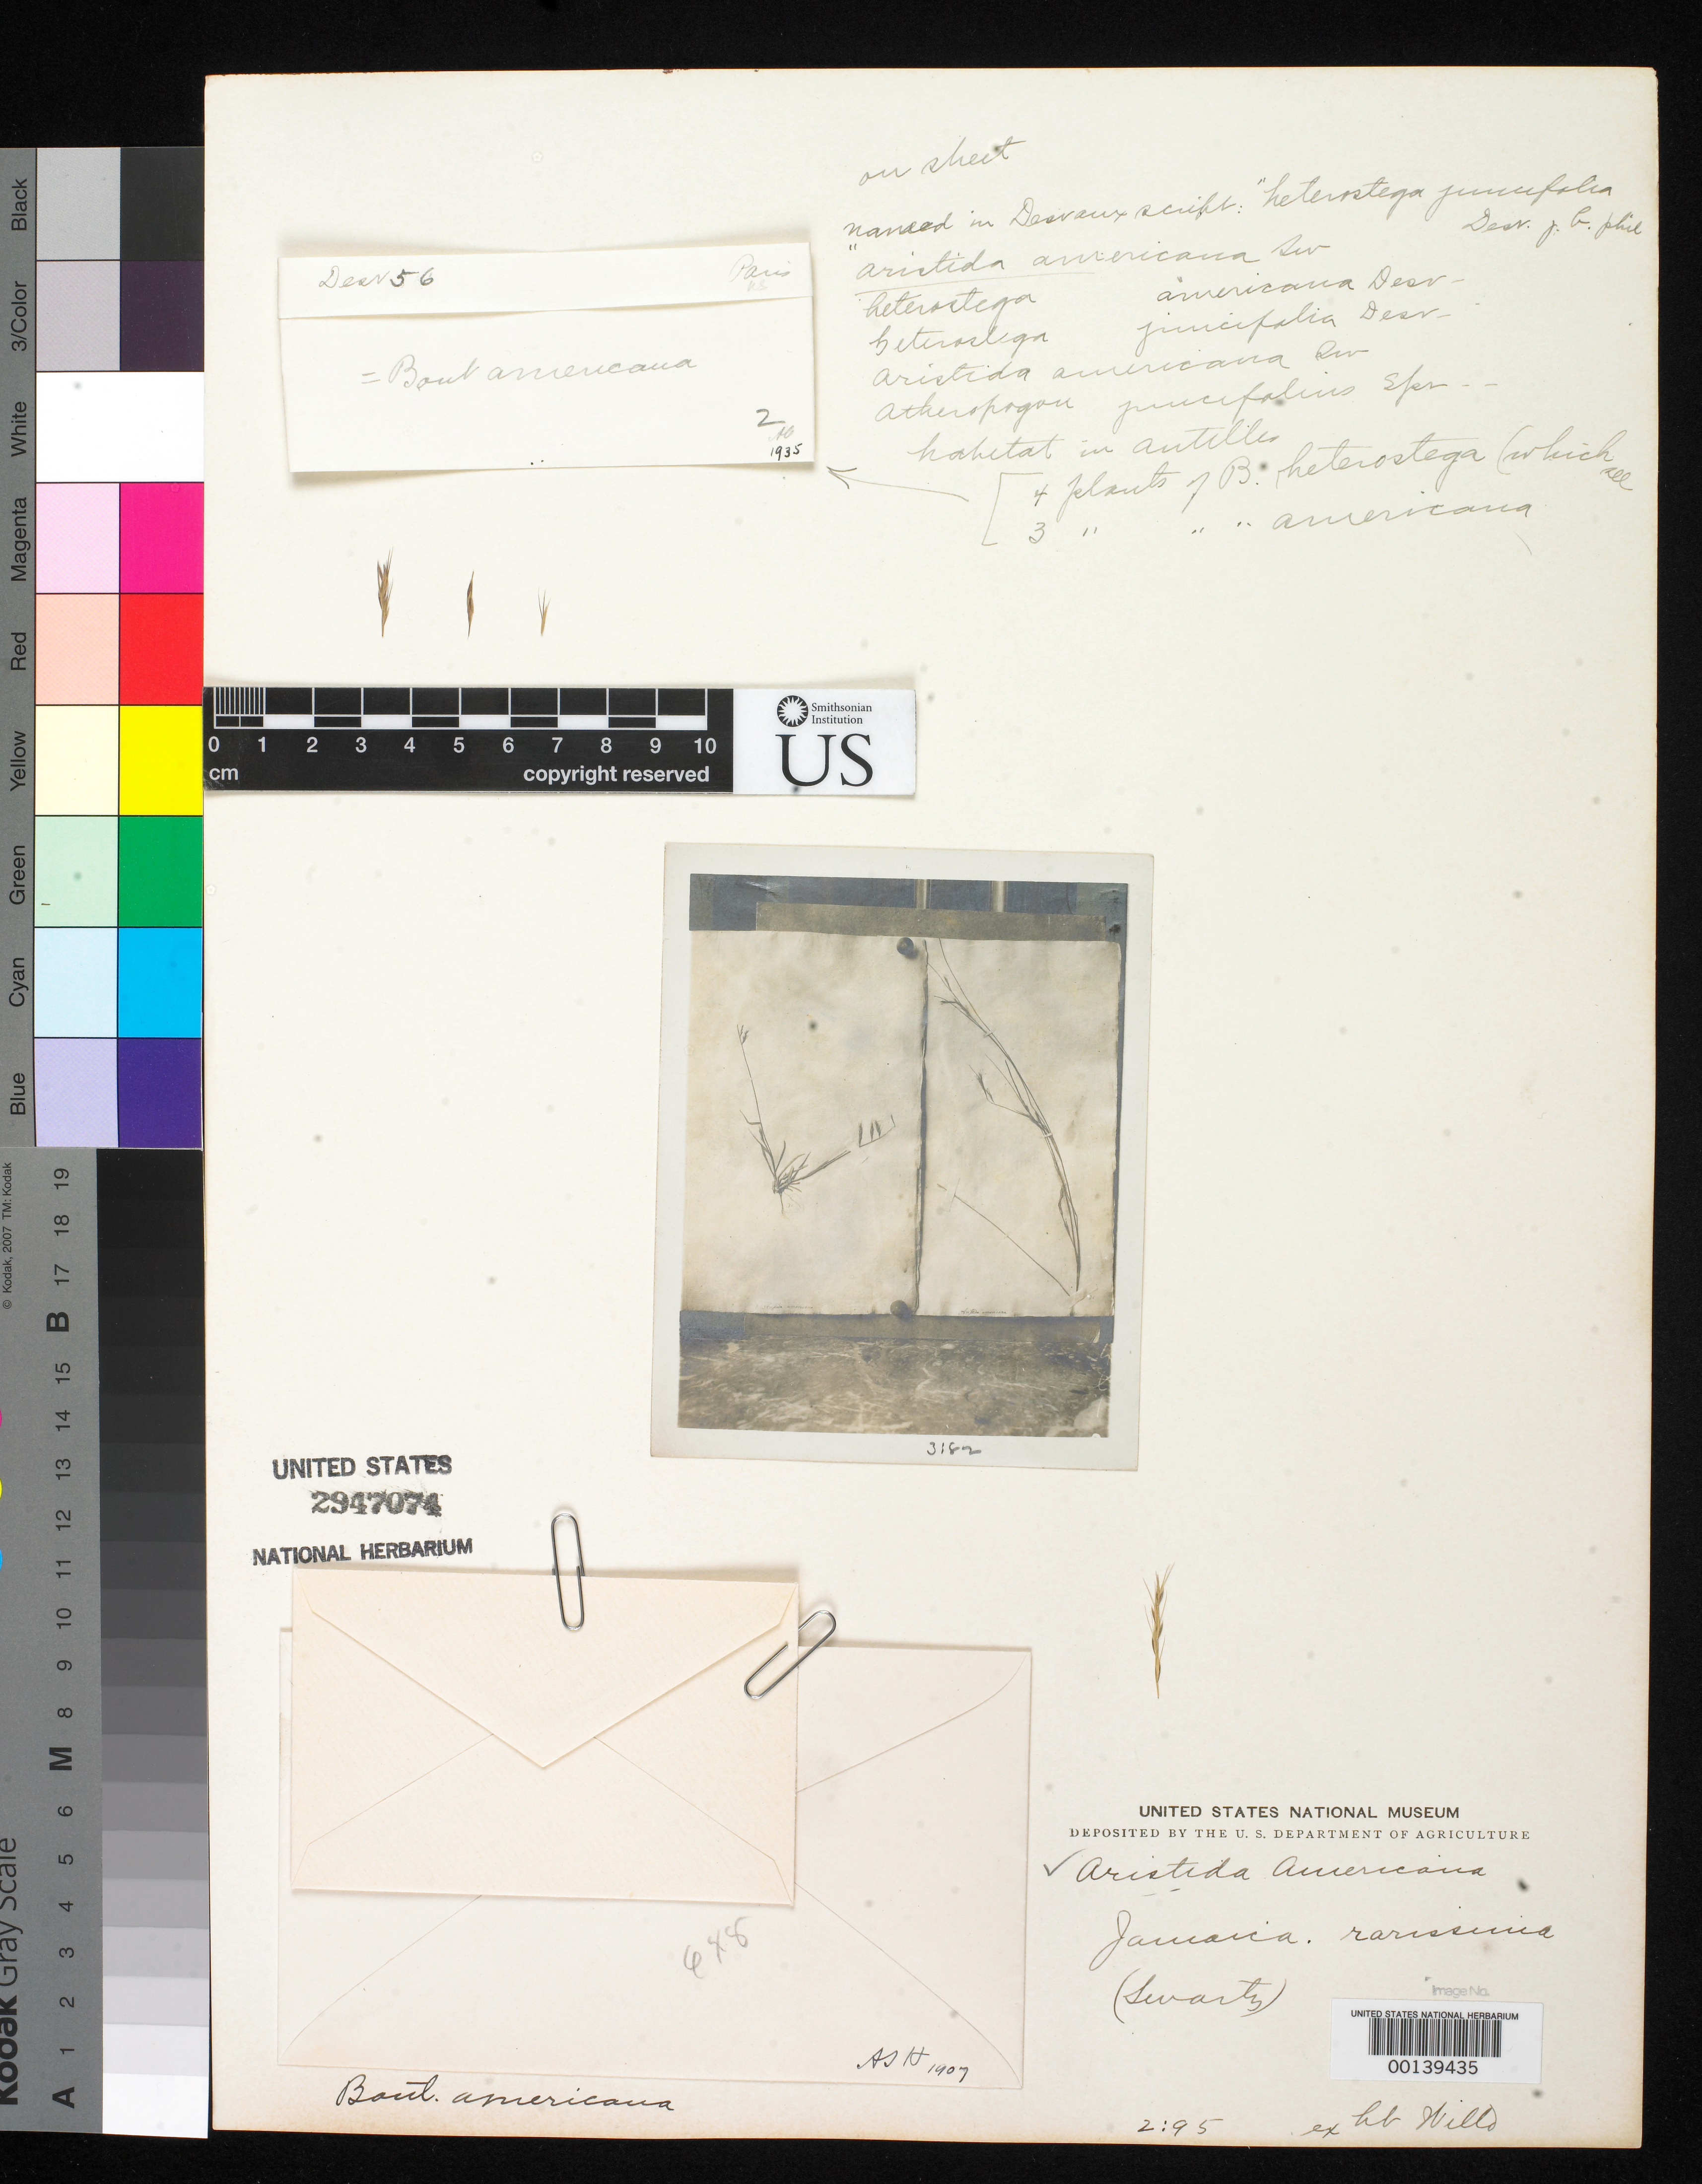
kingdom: Plantae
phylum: Tracheophyta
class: Liliopsida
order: Poales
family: Poaceae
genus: Aristida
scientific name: Aristida americana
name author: L.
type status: Type Fragment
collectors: O. P. Swartz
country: Jamaica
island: Greater Antilles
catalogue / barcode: US 2947074